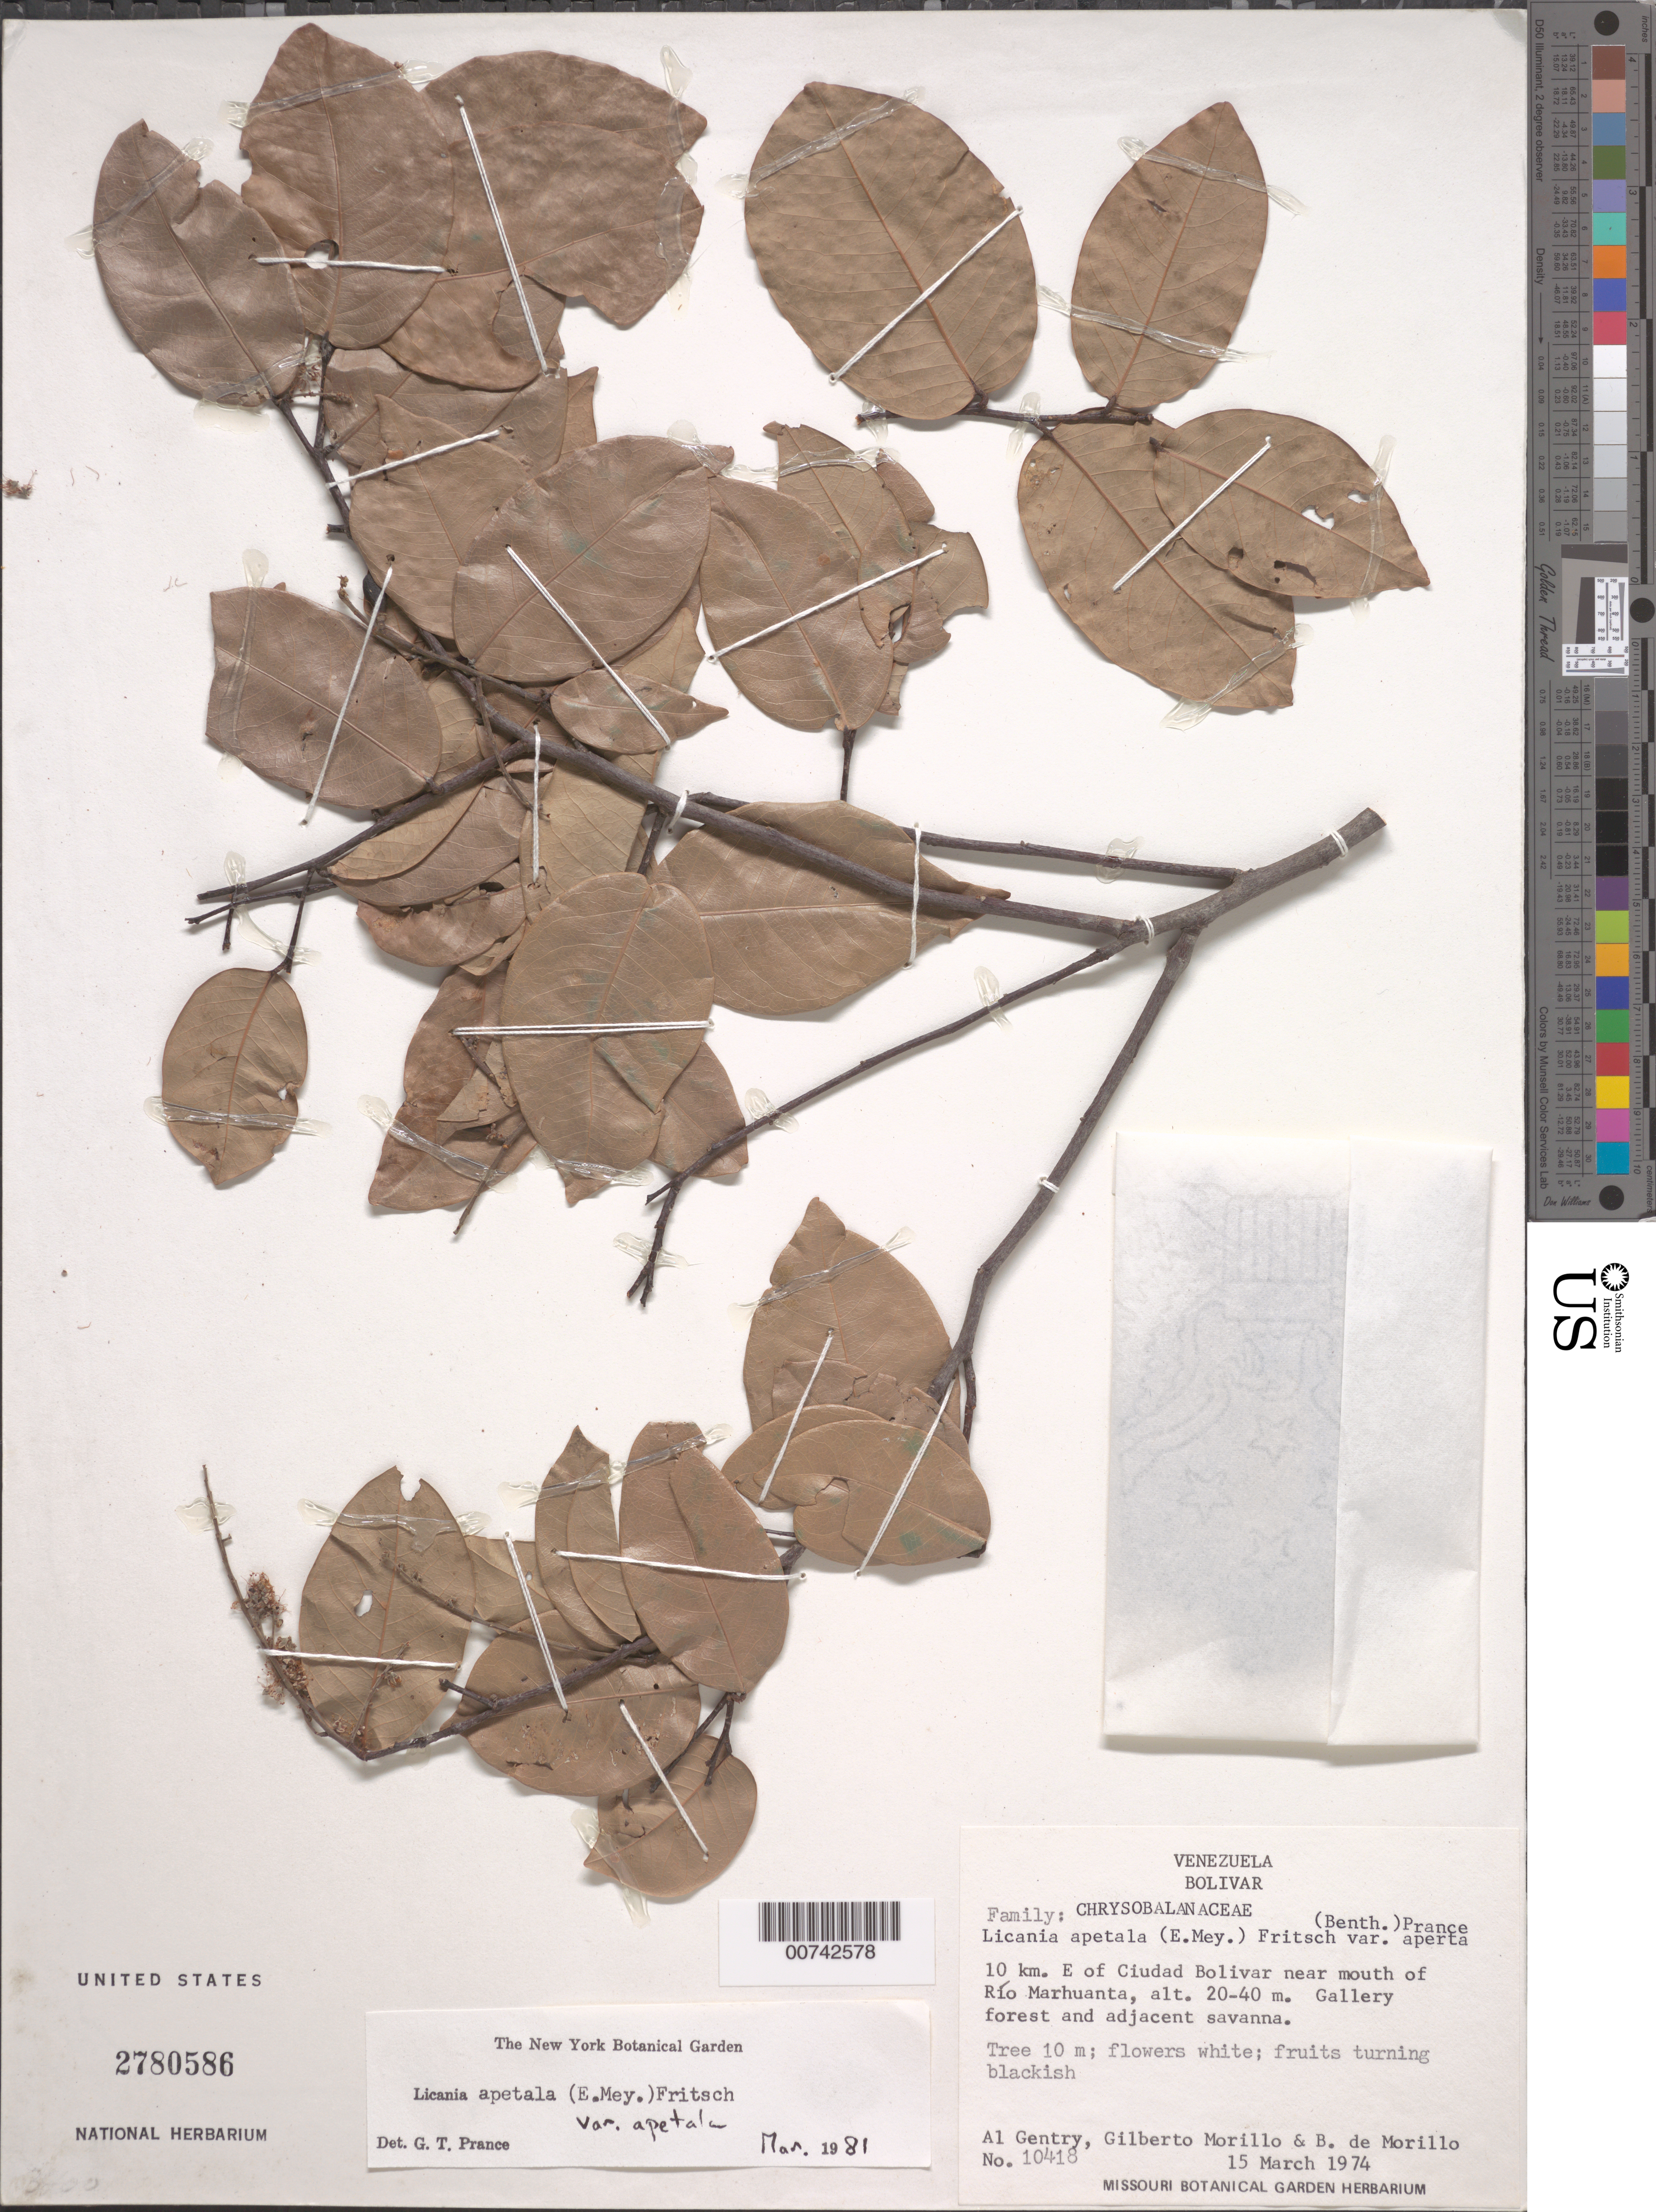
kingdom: Plantae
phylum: Tracheophyta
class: Magnoliopsida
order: Malpighiales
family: Chrysobalanaceae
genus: Leptobalanus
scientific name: Leptobalanus apetalus var. apetalus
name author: (E. Mey.) Sothers & Prance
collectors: A. H. Gentry, G. N. Morillo & B. Morillo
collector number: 10418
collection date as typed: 15-Mar-74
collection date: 1974-03-15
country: Venezuela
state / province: Bolívar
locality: Ciudad Bolívar, 10 km E of; near mouth of Río Marhuanta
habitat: Gallery forest and adjacent savanna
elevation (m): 20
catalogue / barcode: US 2780586